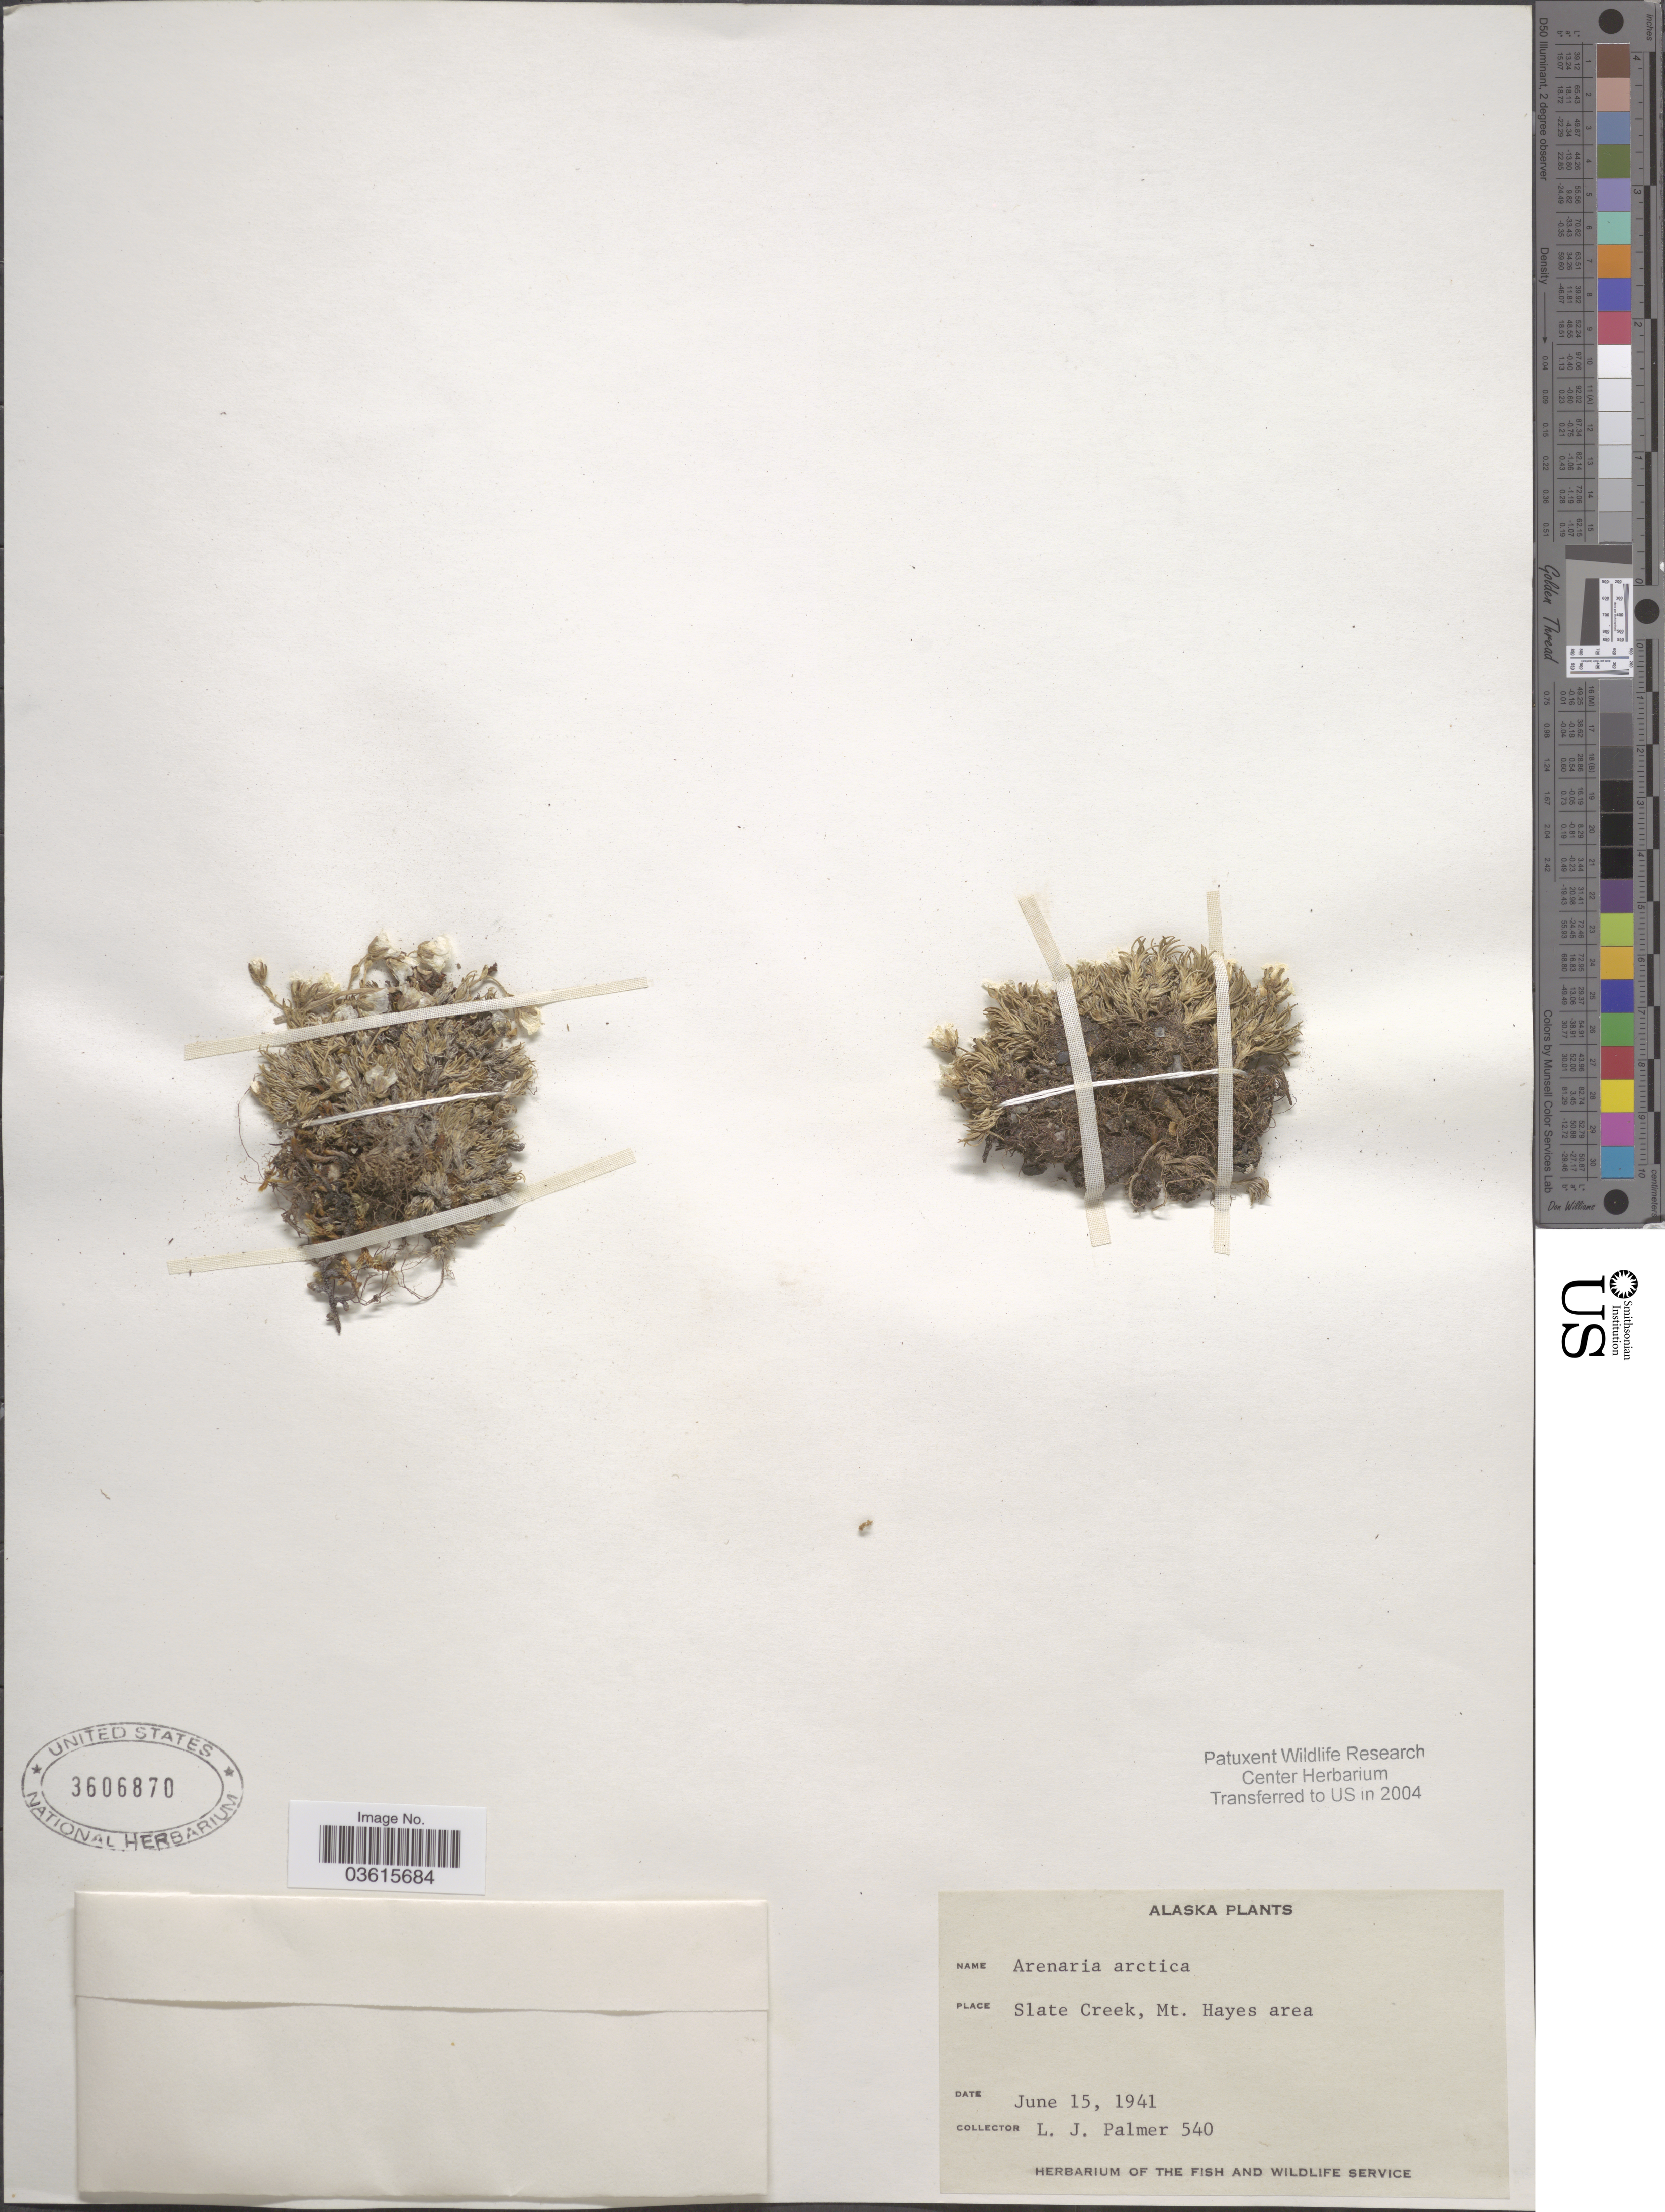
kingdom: Plantae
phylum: Tracheophyta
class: Magnoliopsida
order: Caryophyllales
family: Caryophyllaceae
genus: Cherleria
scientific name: Cherleria obtusiloba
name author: (Rydb.) A.J. Moore & Dillenb.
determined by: Strong, Mark T., (BOT), Smithsonian Institution - National Museum of Natural History (UNITED STATES)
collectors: L. J. Palmer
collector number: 540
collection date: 1941-06-15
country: United States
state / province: Alaska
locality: Slate Creek, Mt. Hayes area.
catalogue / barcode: US 3606870